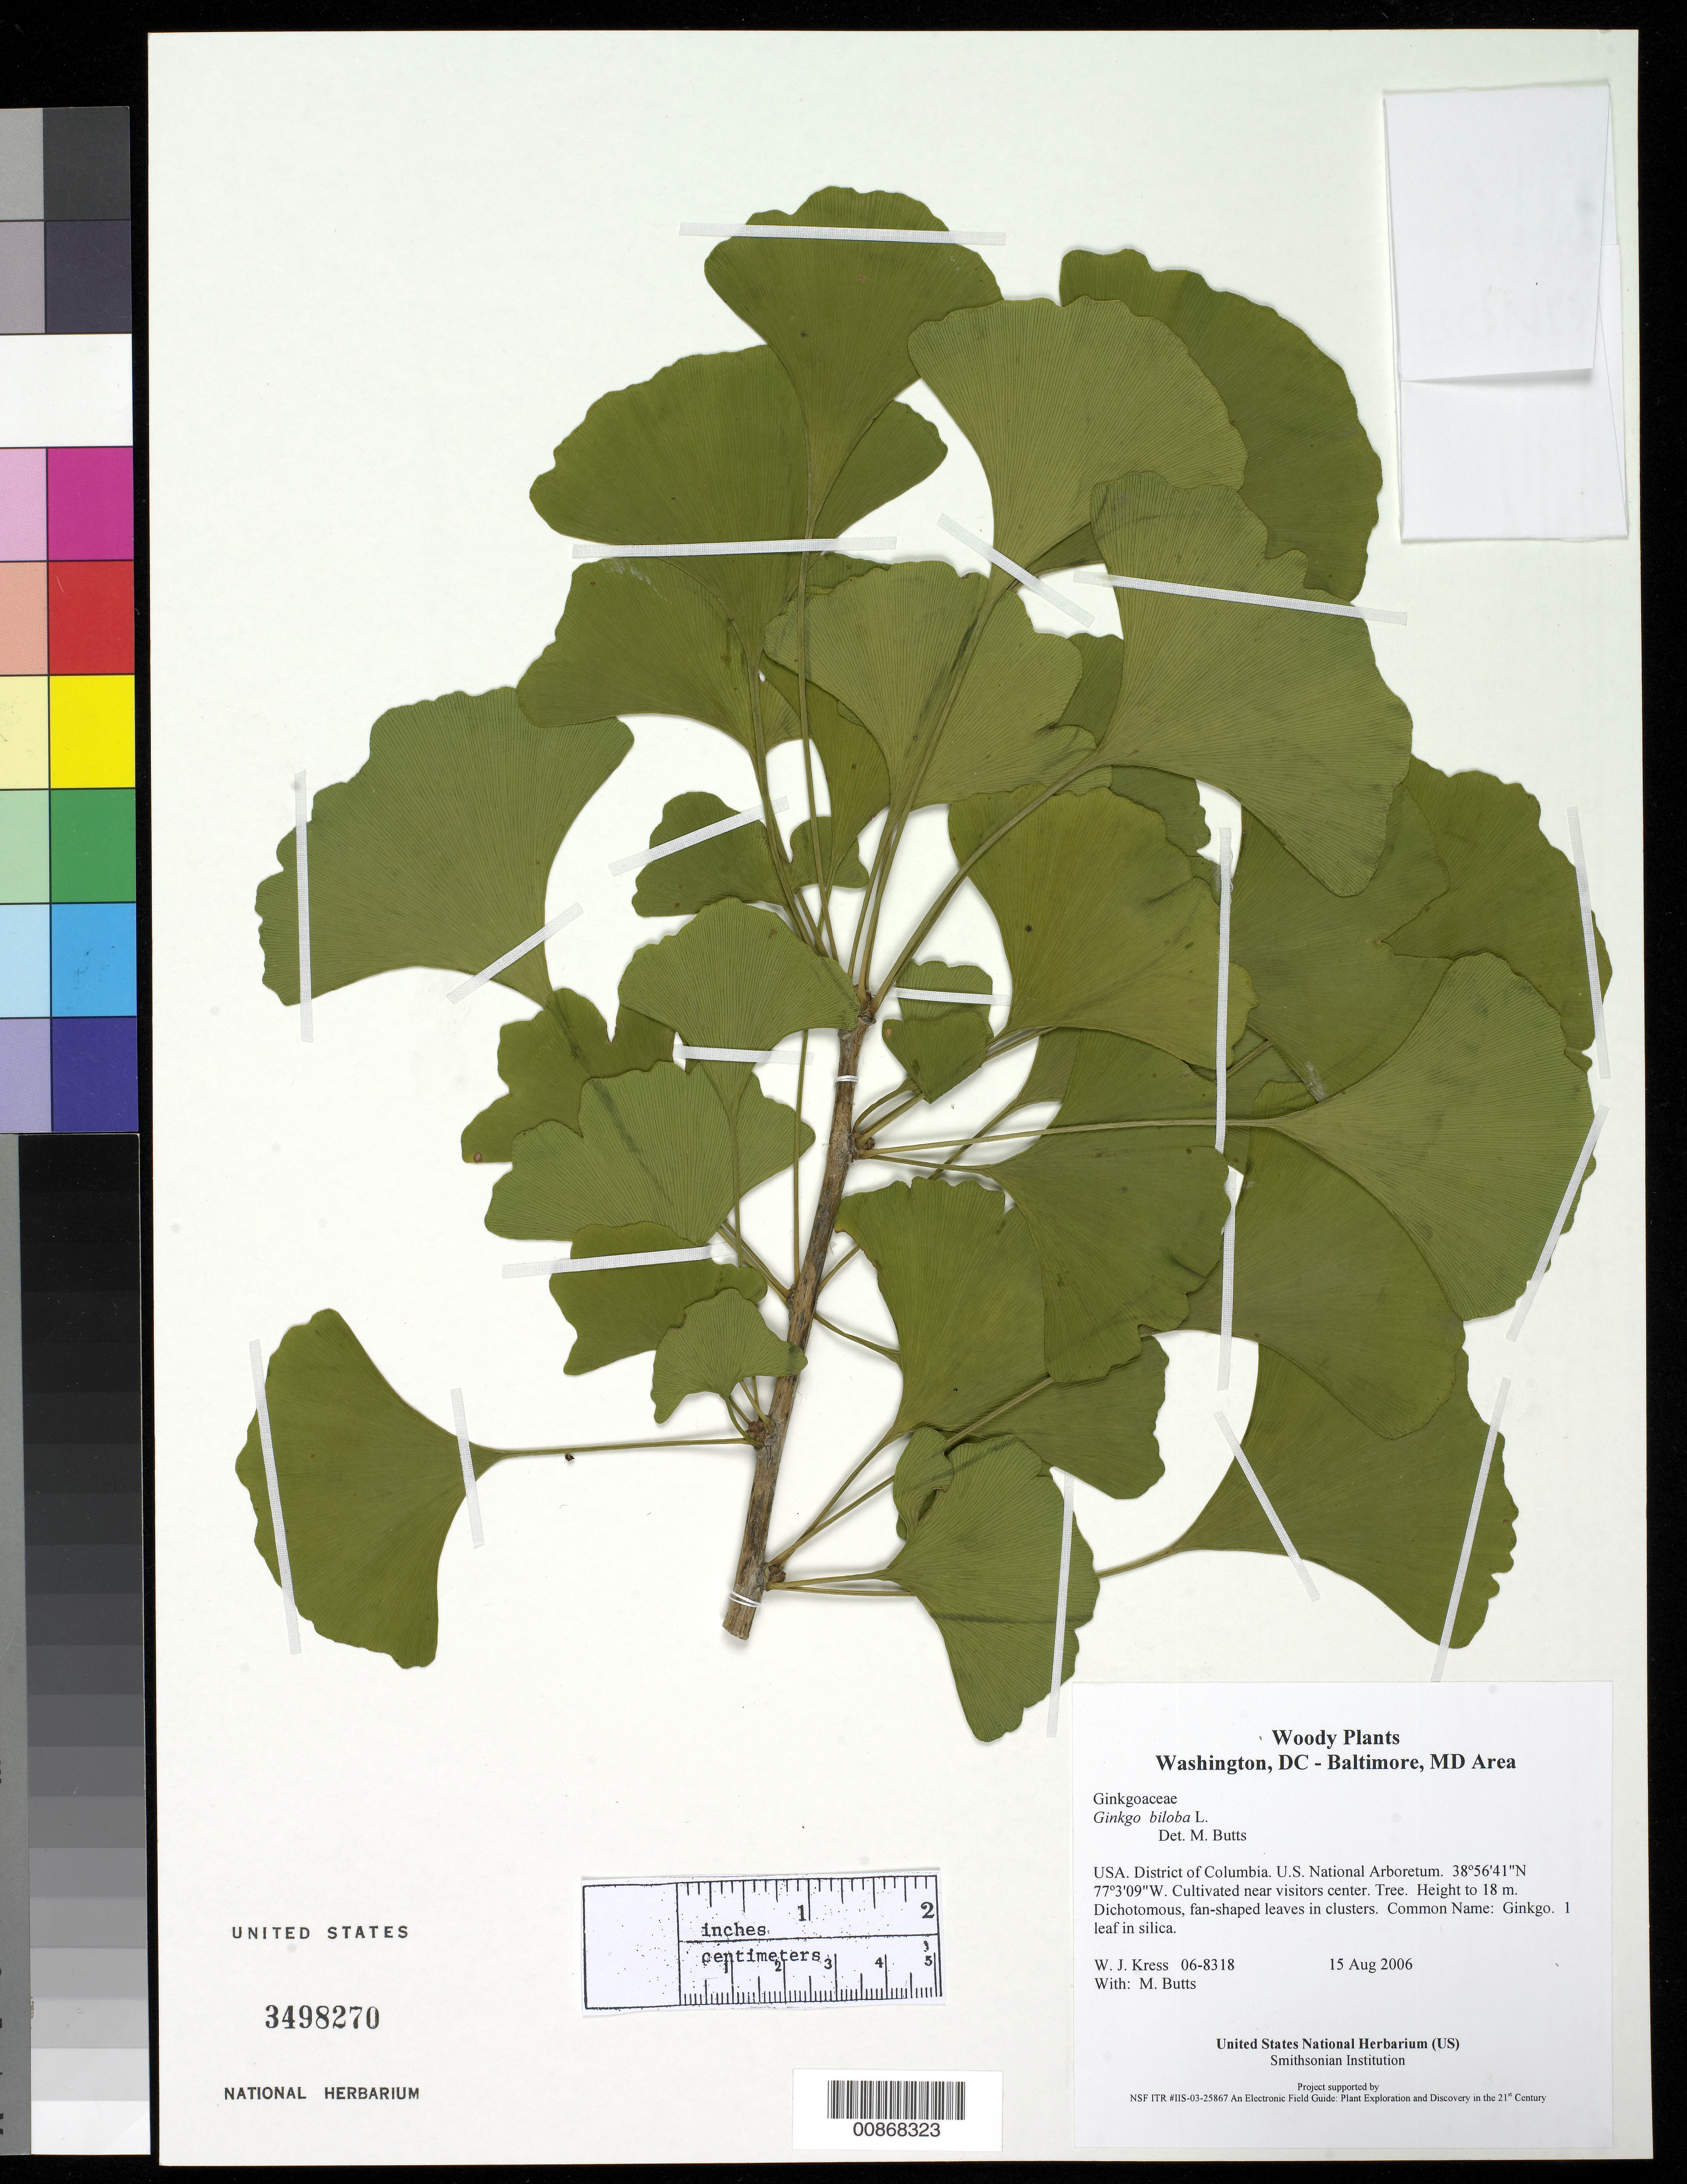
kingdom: Plantae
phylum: Tracheophyta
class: Ginkgoopsida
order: Ginkgoales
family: Ginkgoaceae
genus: Ginkgo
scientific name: Ginkgo biloba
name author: L.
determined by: Butts, M. B.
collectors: W. J. Kress & M. B. Butts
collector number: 06-8318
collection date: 2006-08-15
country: United States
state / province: District of Columbia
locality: U.S. National Arboretum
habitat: Cultivated near visitors center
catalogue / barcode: US 3498270